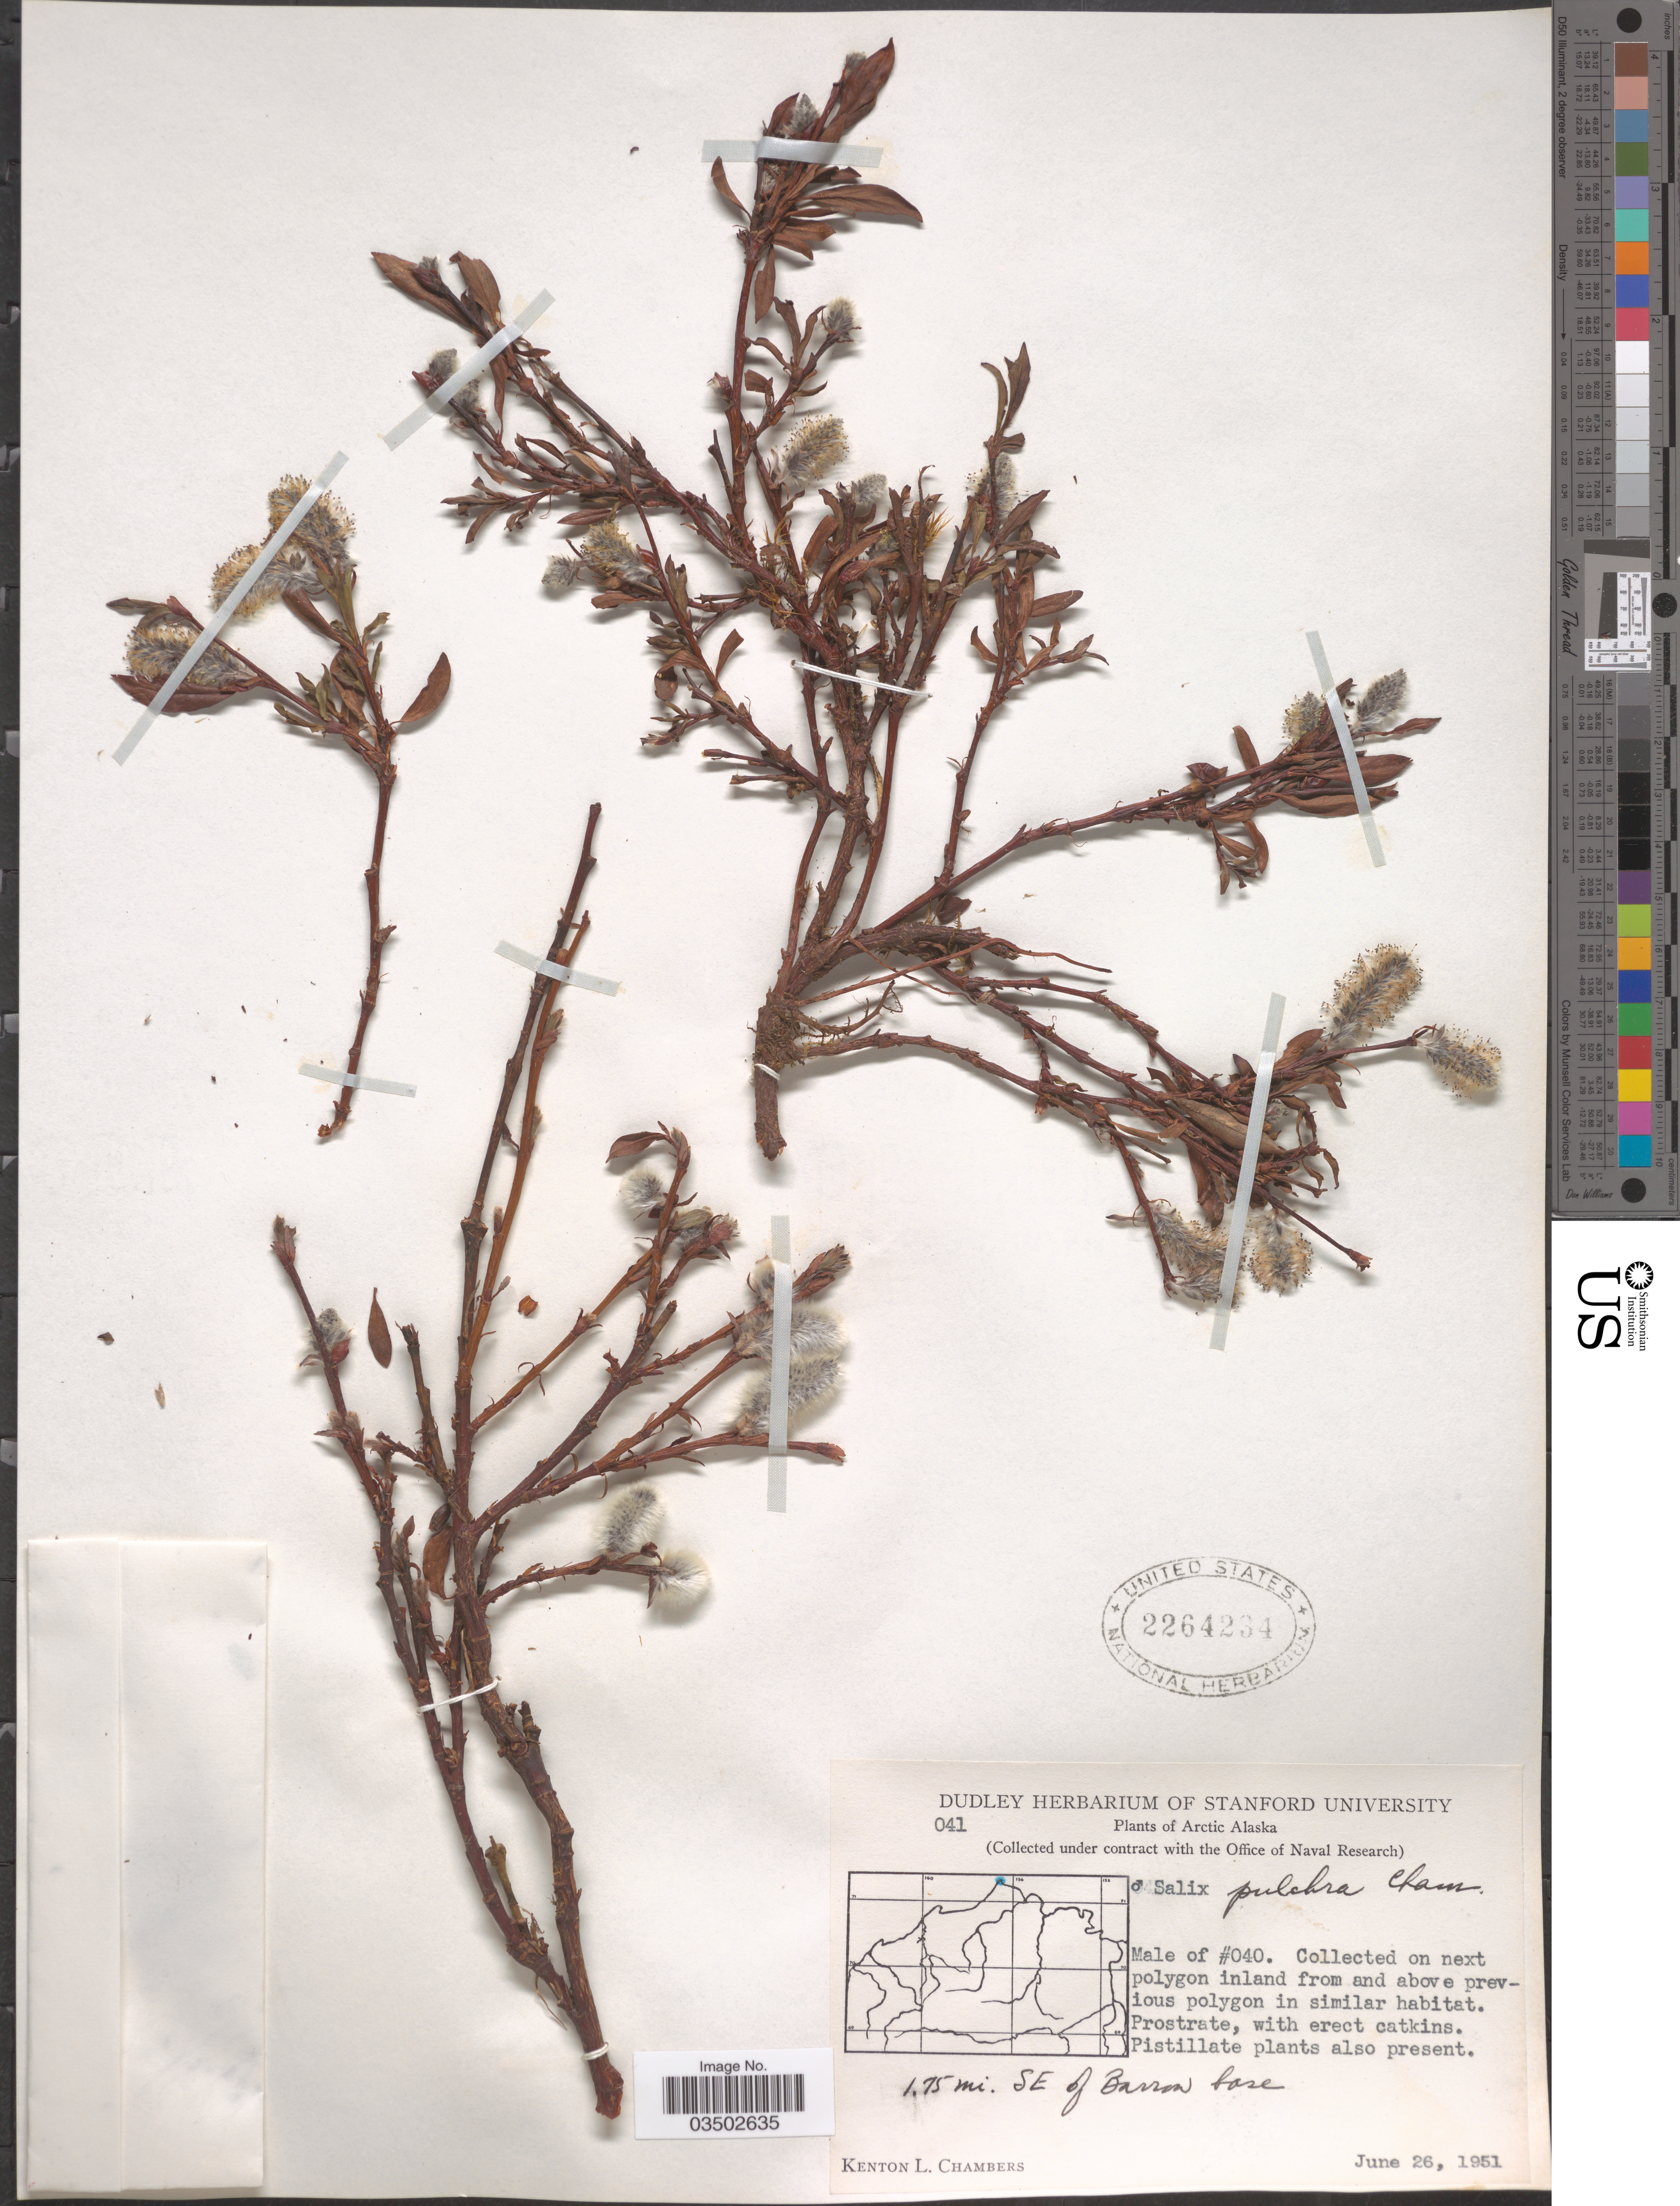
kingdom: Plantae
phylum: Tracheophyta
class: Magnoliopsida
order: Malpighiales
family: Salicaceae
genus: Salix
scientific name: Salix pulchra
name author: Cham.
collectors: K. L. Chambers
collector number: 041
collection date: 1951-06-26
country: United States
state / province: Alaska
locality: Arctic Alaska. 1.75 mi. SE of Barrow base.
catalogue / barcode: US 2264234